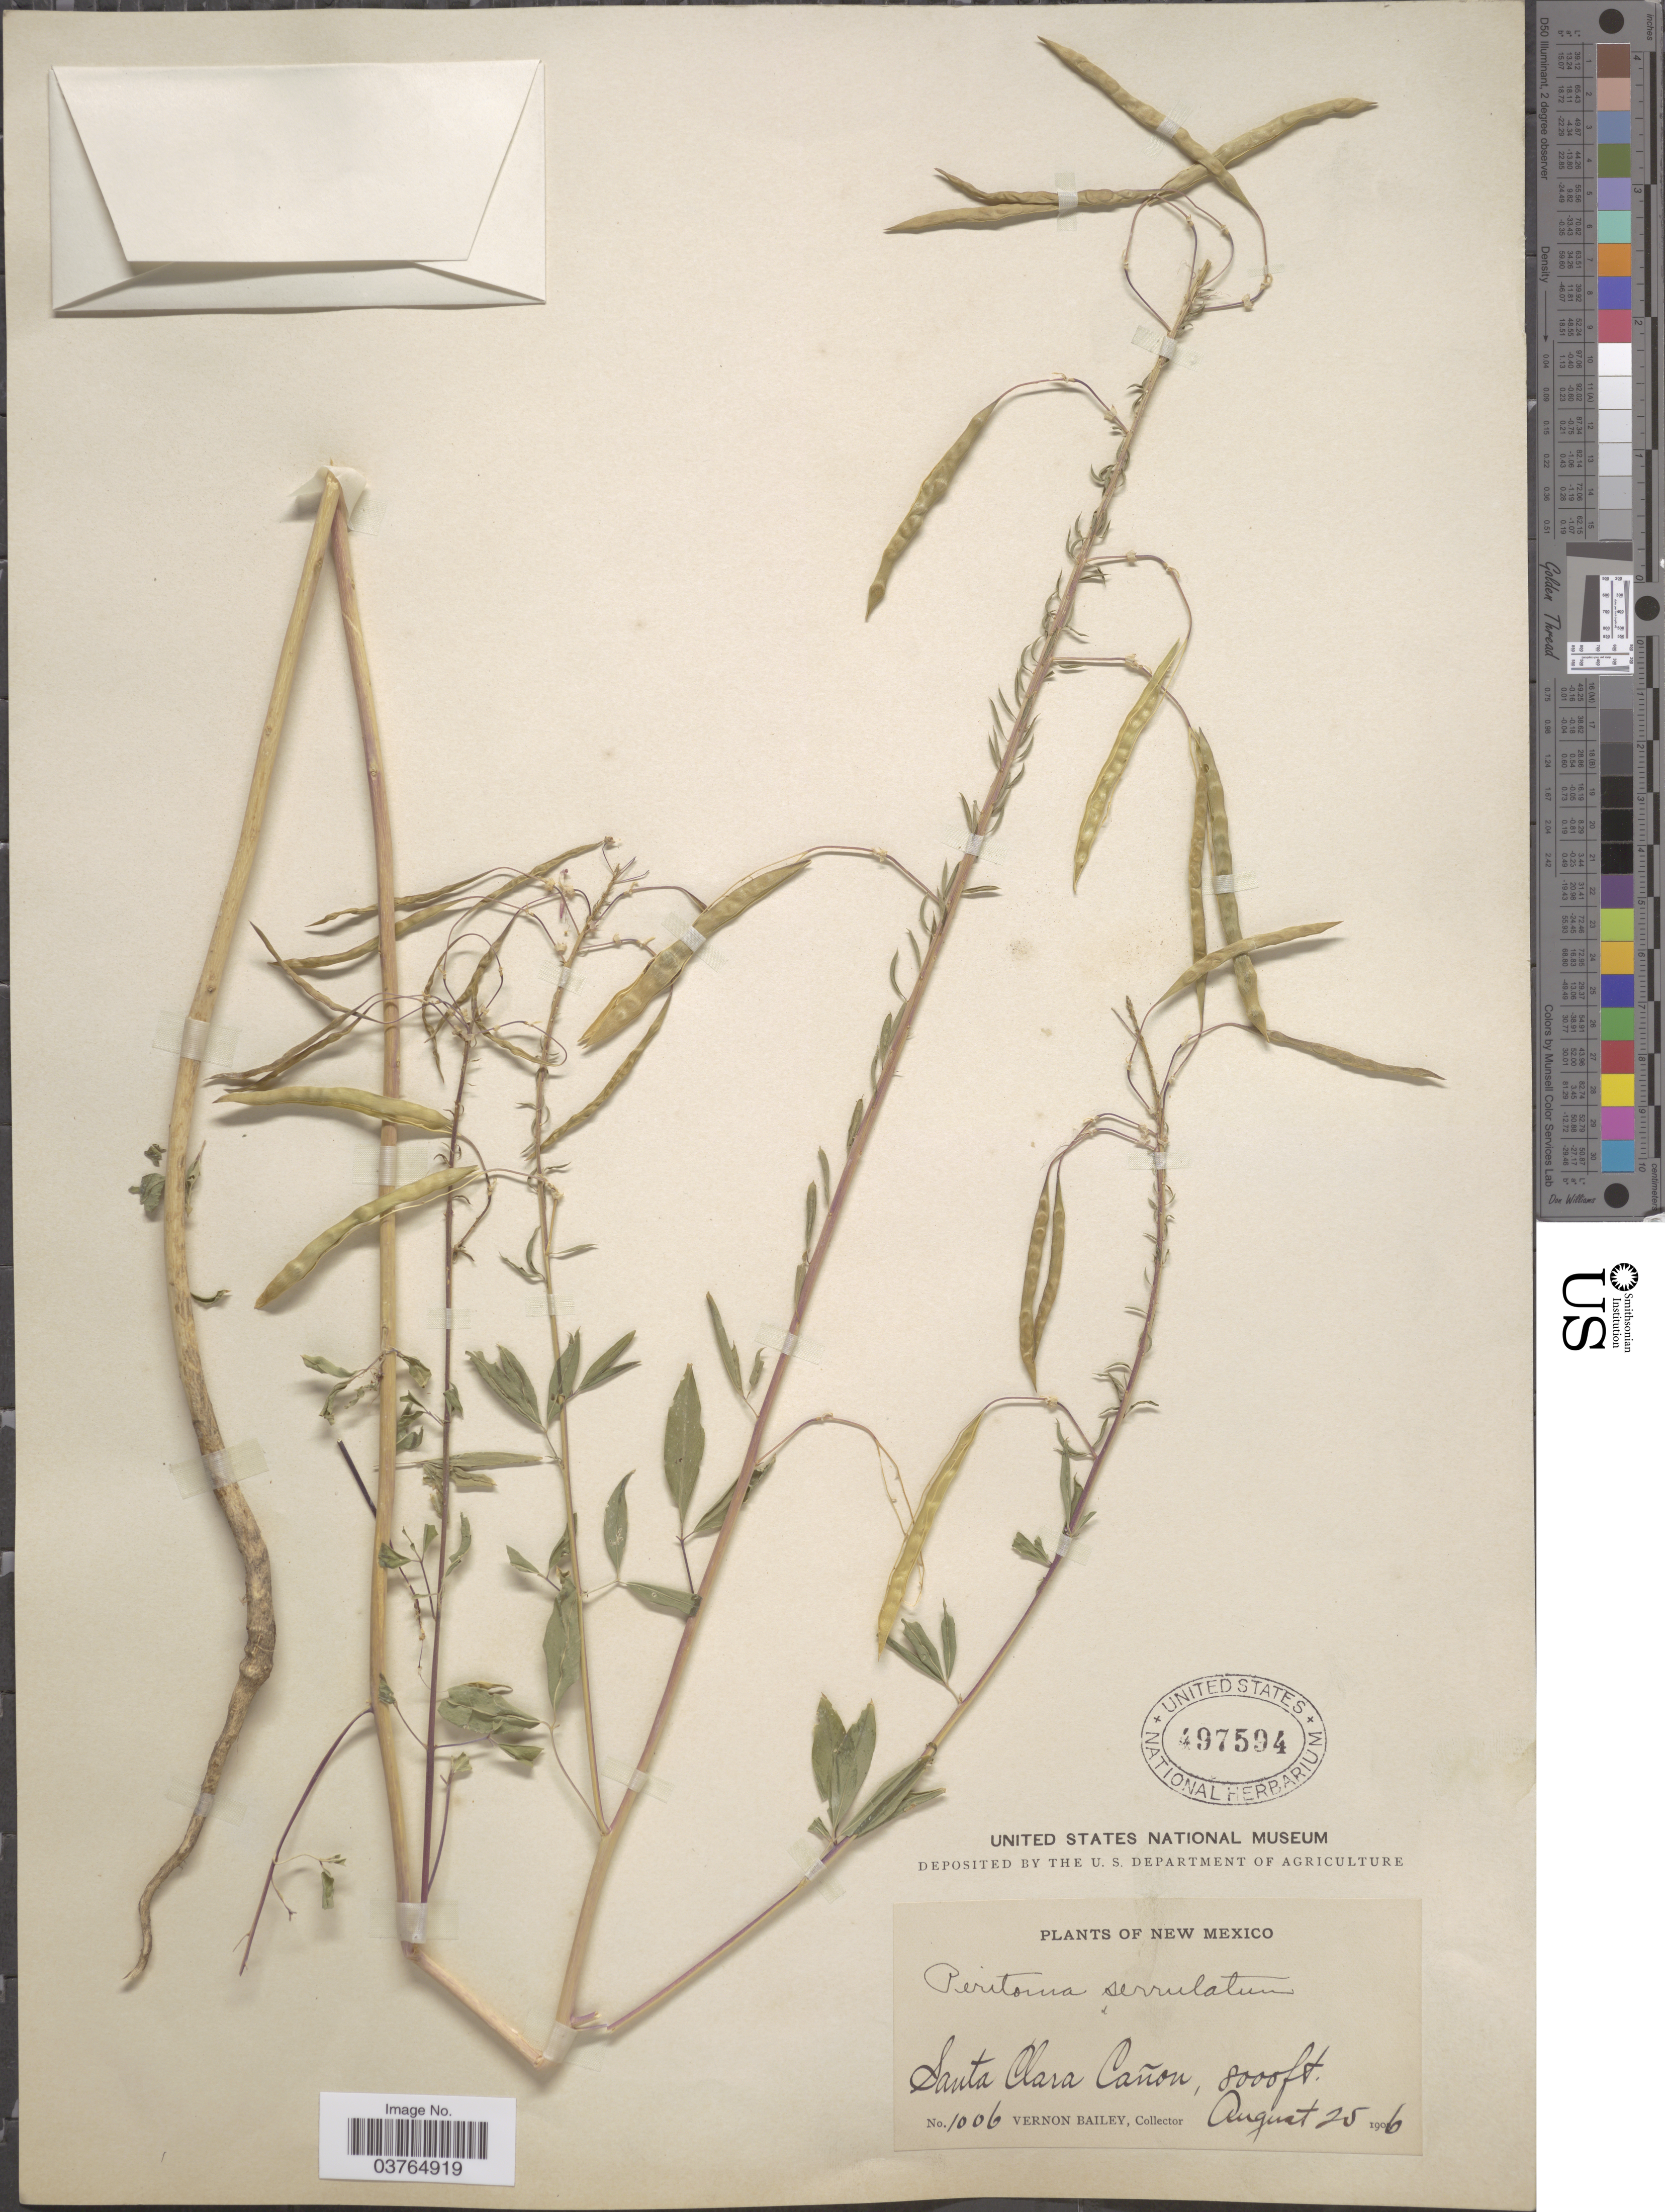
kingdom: Plantae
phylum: Tracheophyta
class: Magnoliopsida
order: Brassicales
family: Cleomaceae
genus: Cleomella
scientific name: Cleomella serrulata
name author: (Pursh) Roalson & J.C. Hall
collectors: V. O. Bailey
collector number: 1006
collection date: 1906-08-25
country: United States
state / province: New Mexico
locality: Santa Clara Cañon.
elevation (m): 2438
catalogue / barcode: US 497594